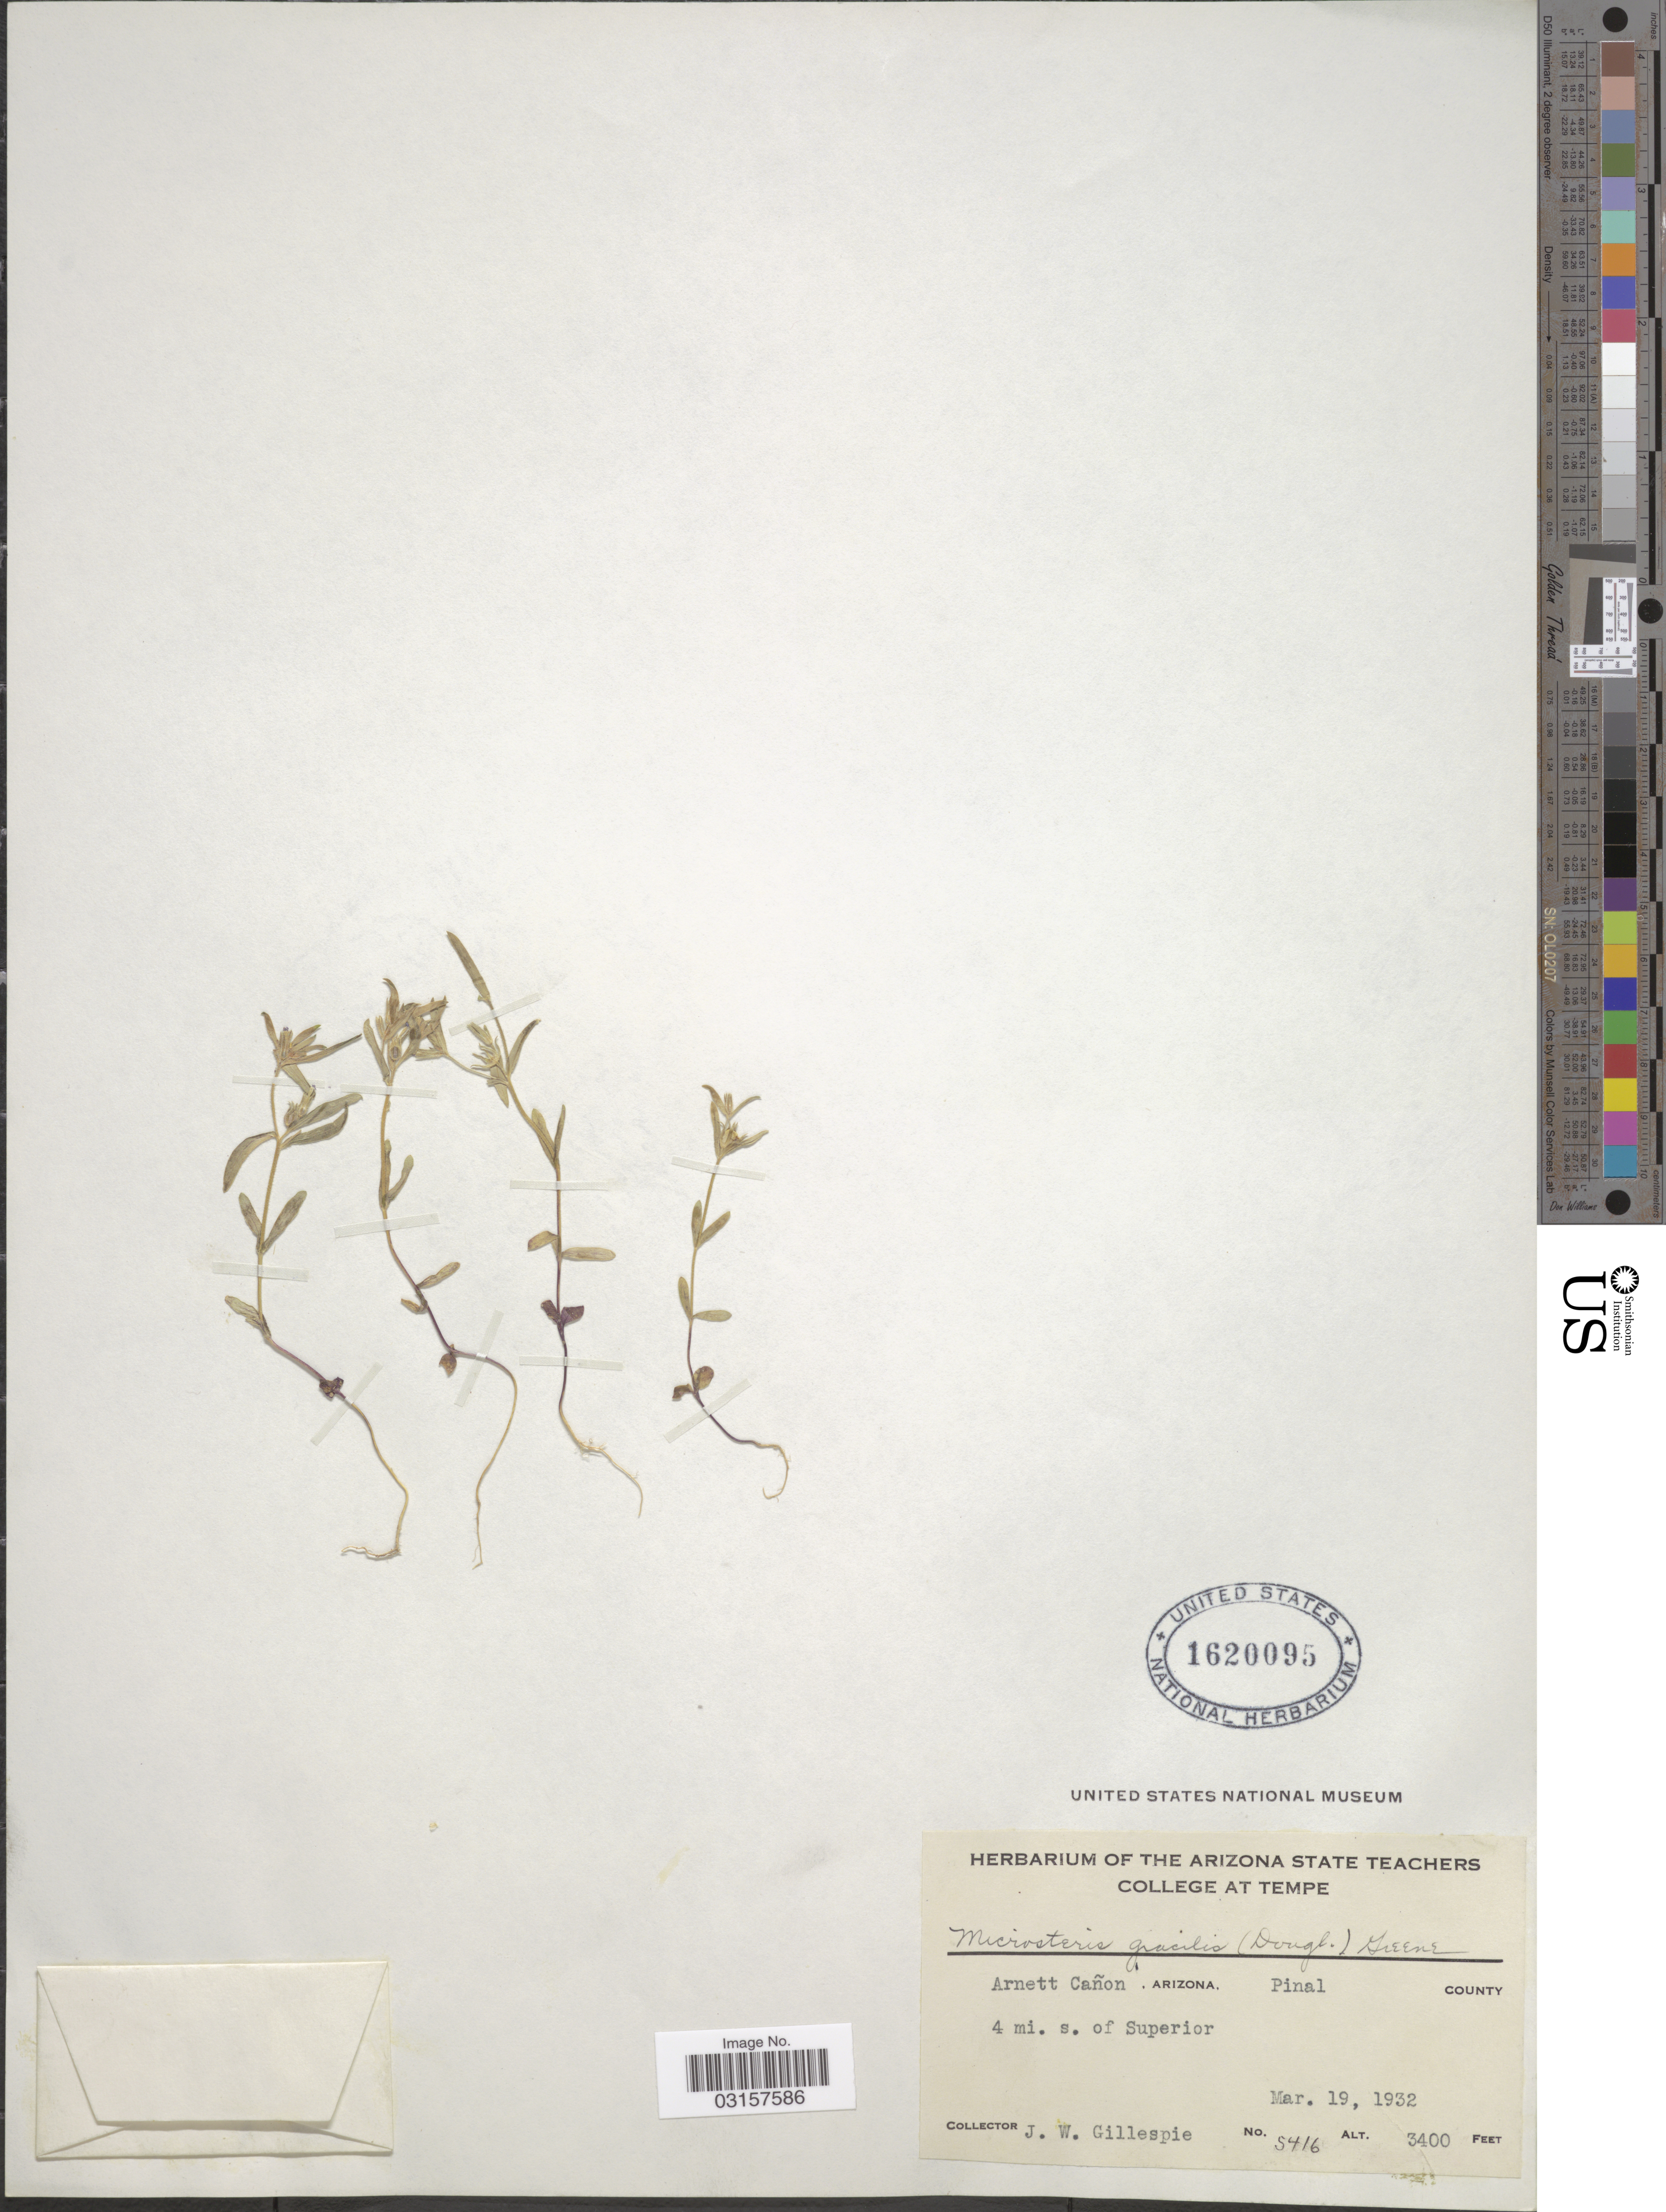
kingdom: Plantae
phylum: Tracheophyta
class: Magnoliopsida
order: Ericales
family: Polemoniaceae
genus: Microsteris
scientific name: Microsteris micrantha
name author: (Kellogg) S.W. Greene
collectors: J. W. Gillespie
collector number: S416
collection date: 1932-03-19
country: United States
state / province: Arizona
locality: Arnett Cañon, Pinal County, 4 mi. s. of Superior.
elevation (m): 1036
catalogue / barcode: US 1620095